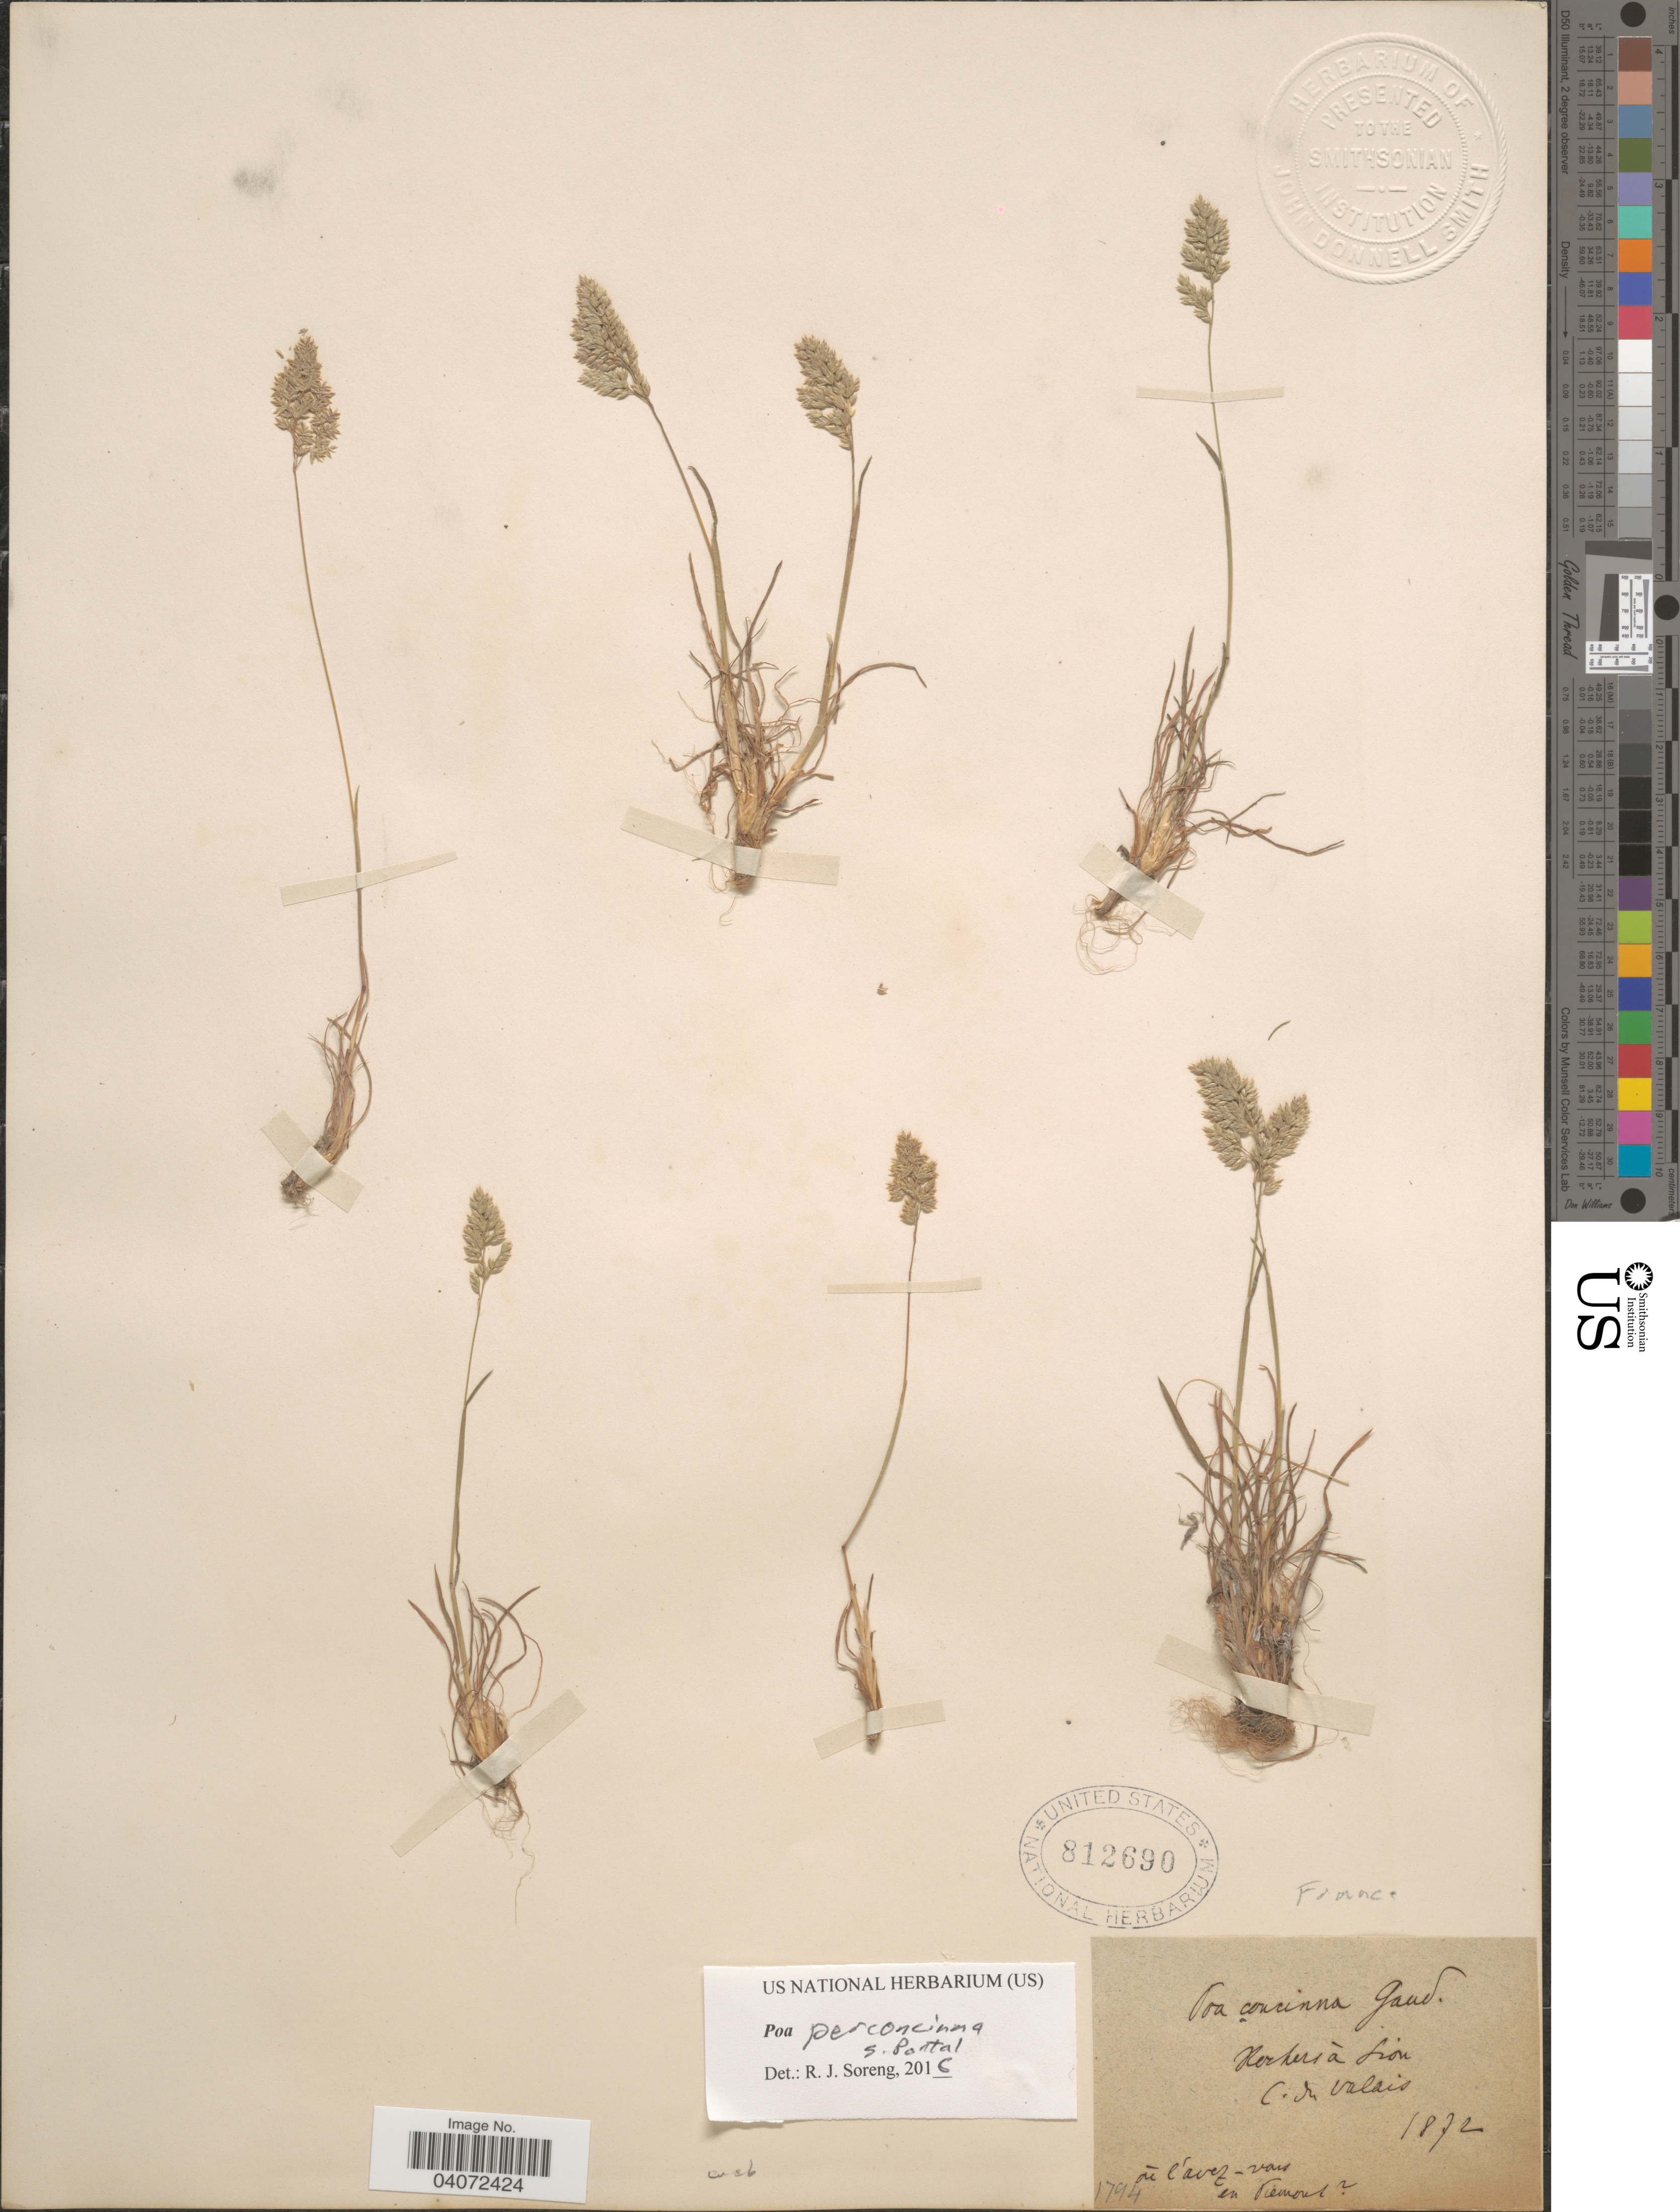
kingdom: Plantae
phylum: Tracheophyta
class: Liliopsida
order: Poales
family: Poaceae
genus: Poa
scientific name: Poa perconcinna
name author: J.R. Edm.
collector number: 1794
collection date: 1872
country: Switzerland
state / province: Valais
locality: Rochers à Sion C. du Valais.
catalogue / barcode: US 812690